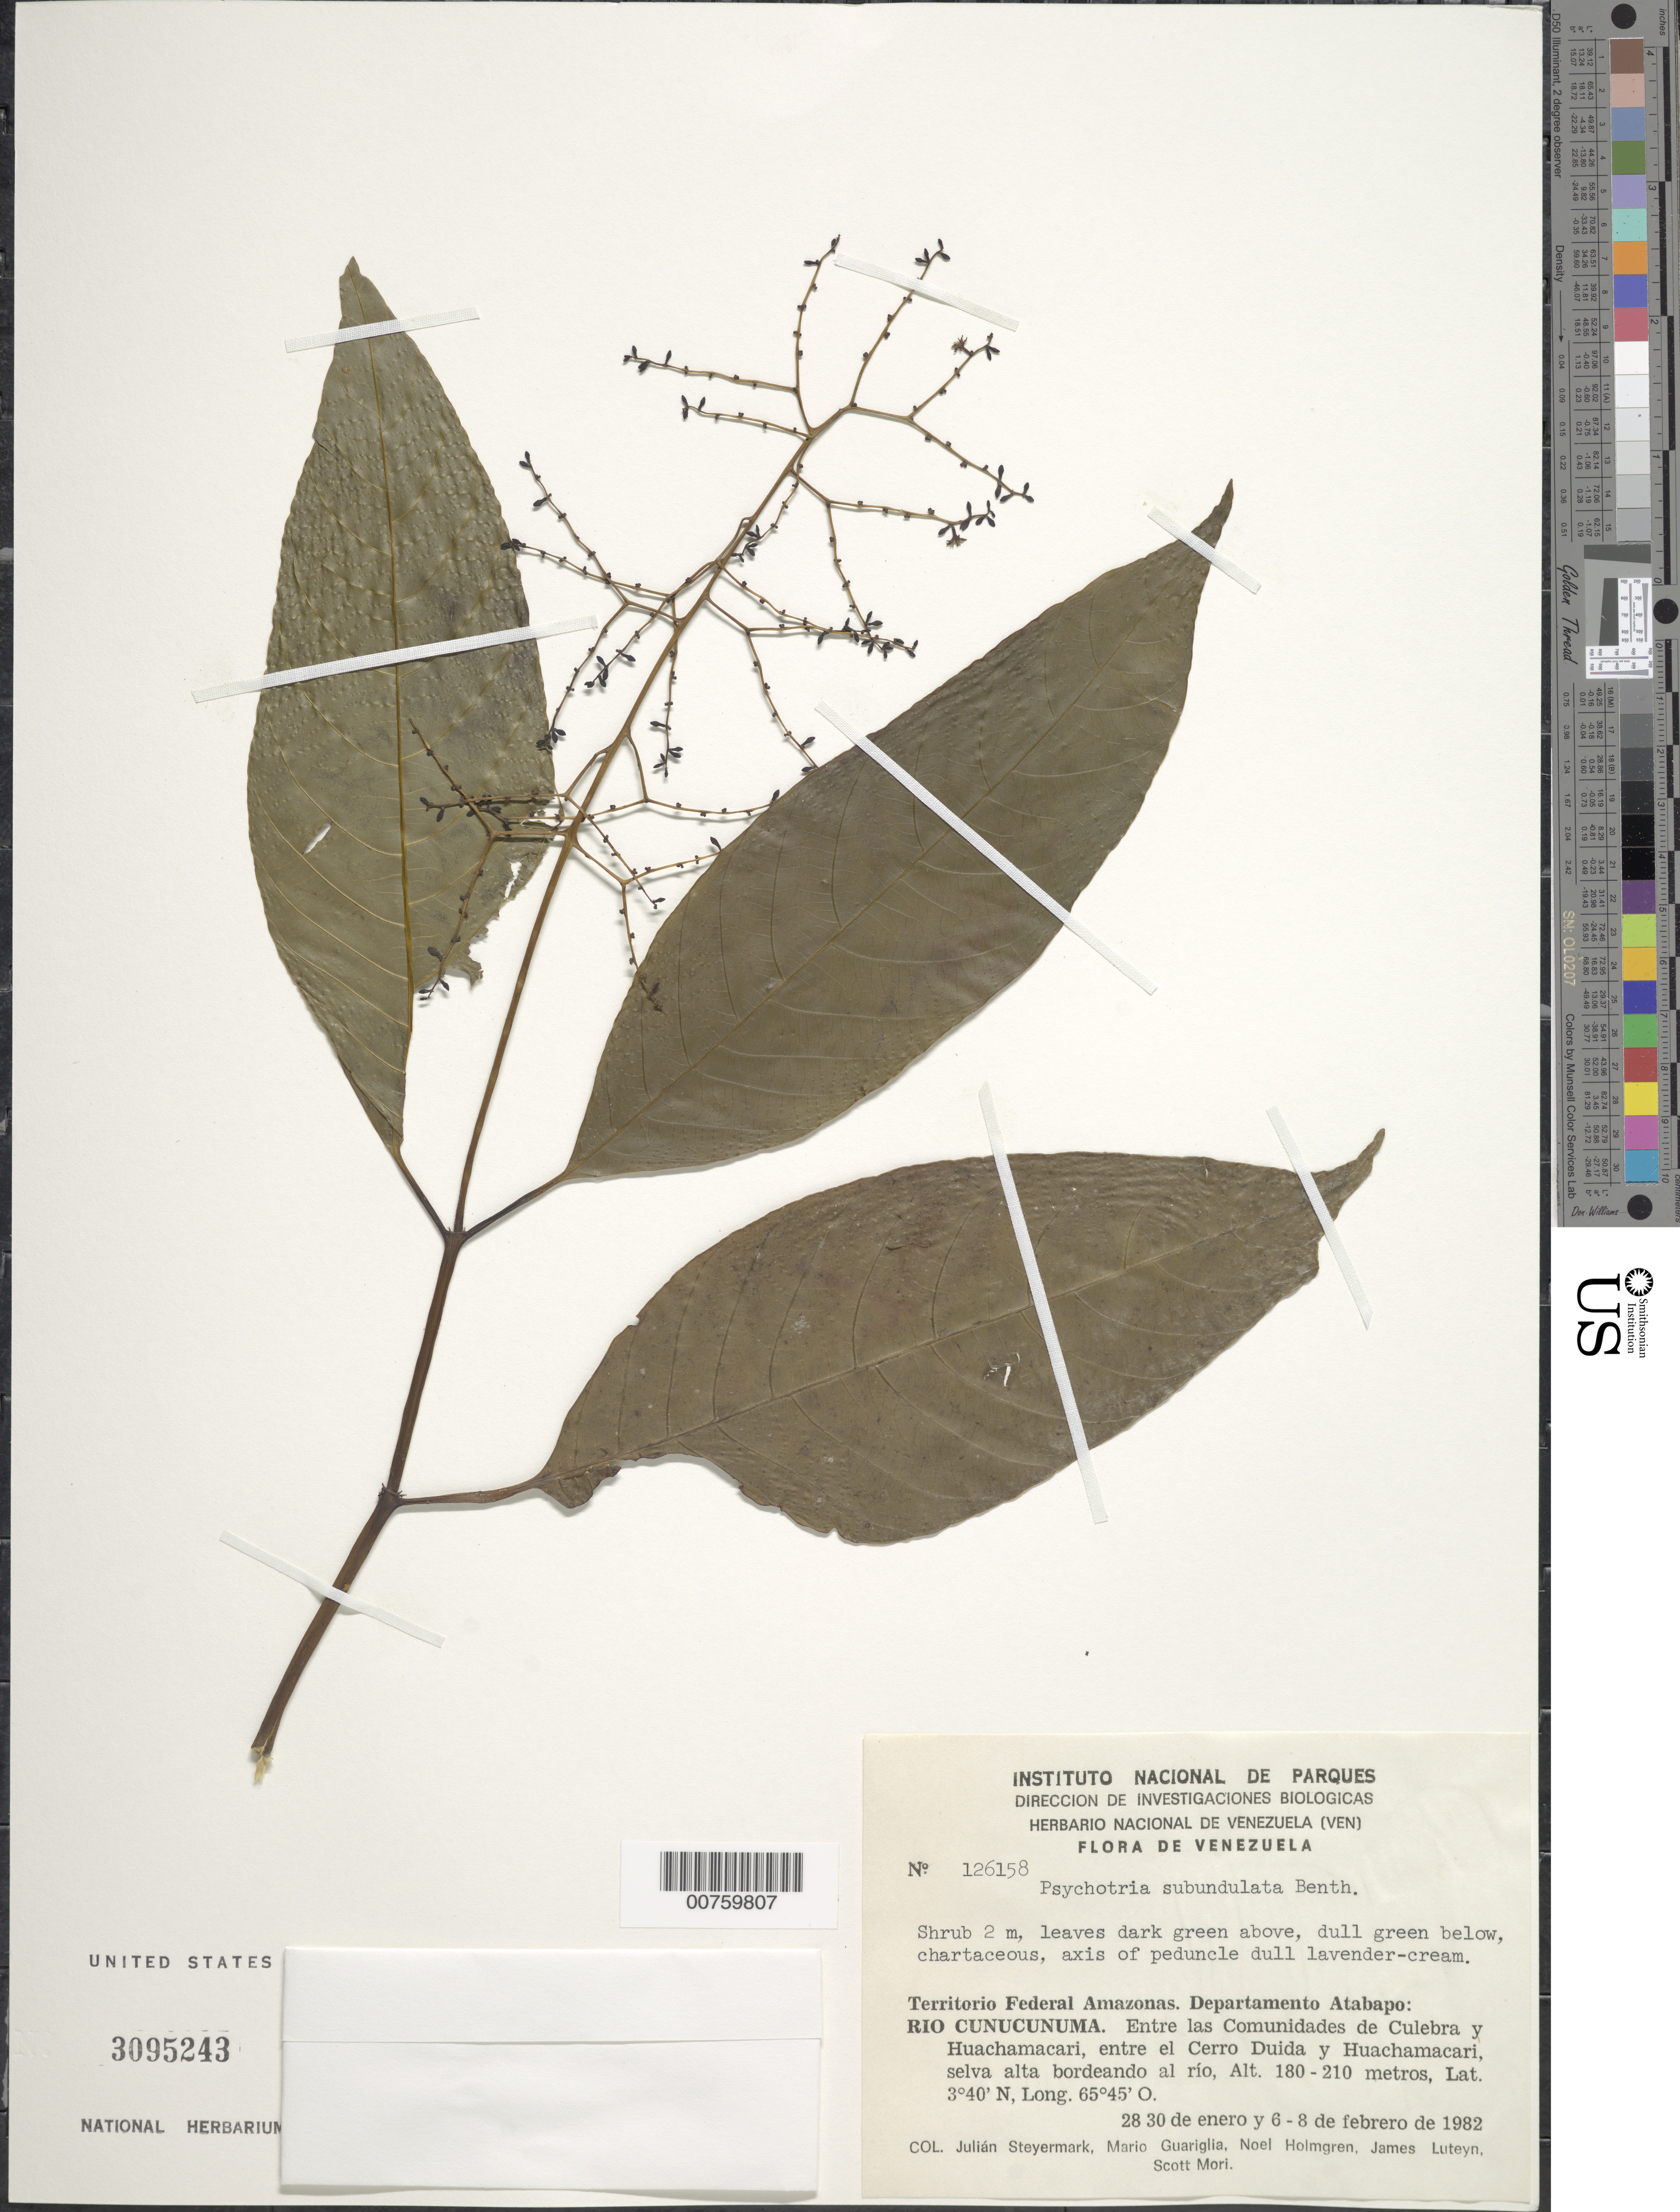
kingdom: Plantae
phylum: Tracheophyta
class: Magnoliopsida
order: Gentianales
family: Rubiaceae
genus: Psychotria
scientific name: Psychotria subundulata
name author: Benth.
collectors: J. Steyermark, M. Guariglia P., N. H. Holmgren, J. L. Luteyn & S. Mori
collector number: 126158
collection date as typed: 28-Jan-82 to 8-Feb-82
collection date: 1982-01-28/1982-02-08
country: Venezuela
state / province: Amazonas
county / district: Atabapo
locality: Río Cunucunuma, entre las Comunidades de Culebra y Huachamacari, entre el Cerro Duida y Huachamacari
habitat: Selva alta bordeando al rio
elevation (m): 180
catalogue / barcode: US 3095243